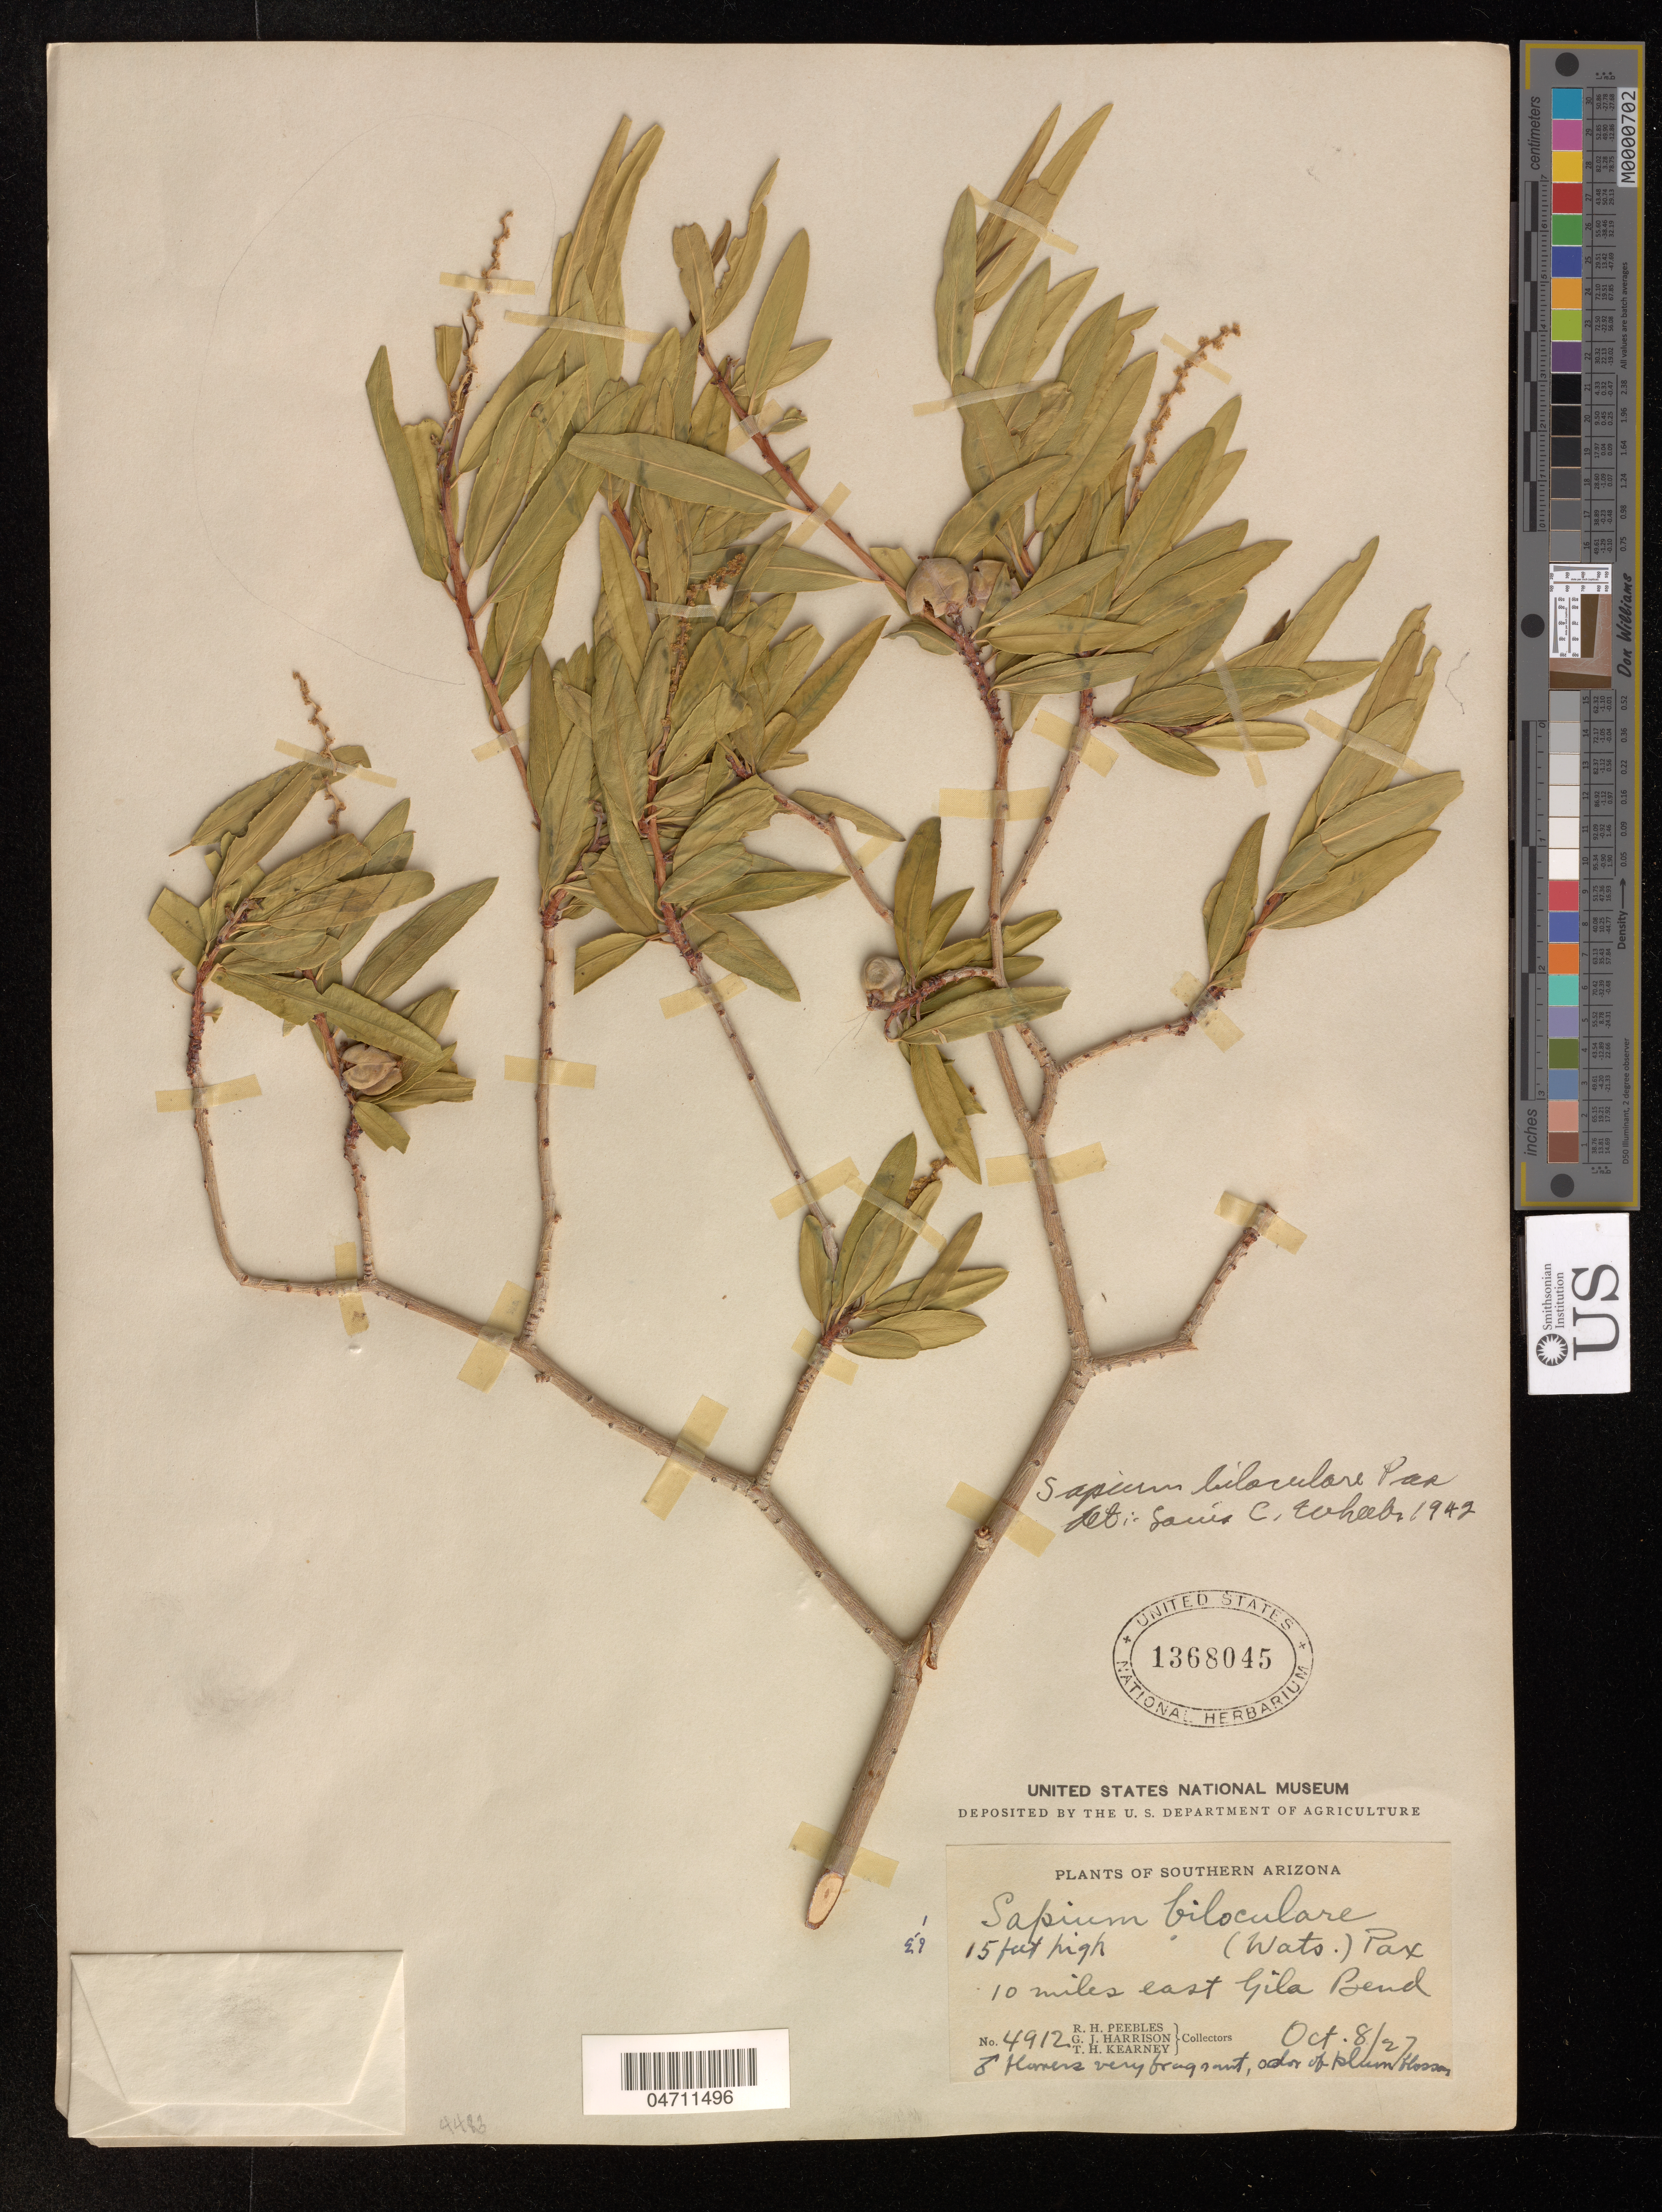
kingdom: Plantae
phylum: Tracheophyta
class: Magnoliopsida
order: Malpighiales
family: Euphorbiaceae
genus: Sapium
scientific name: Sapium biloculare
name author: (S. Watson) Pax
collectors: R. H. Peebles, G. J. Harrison & T. Kearney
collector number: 4912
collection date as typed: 8 Oct27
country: United States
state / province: Arizona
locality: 10 miles east Gila Bend.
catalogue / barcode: US 1368045